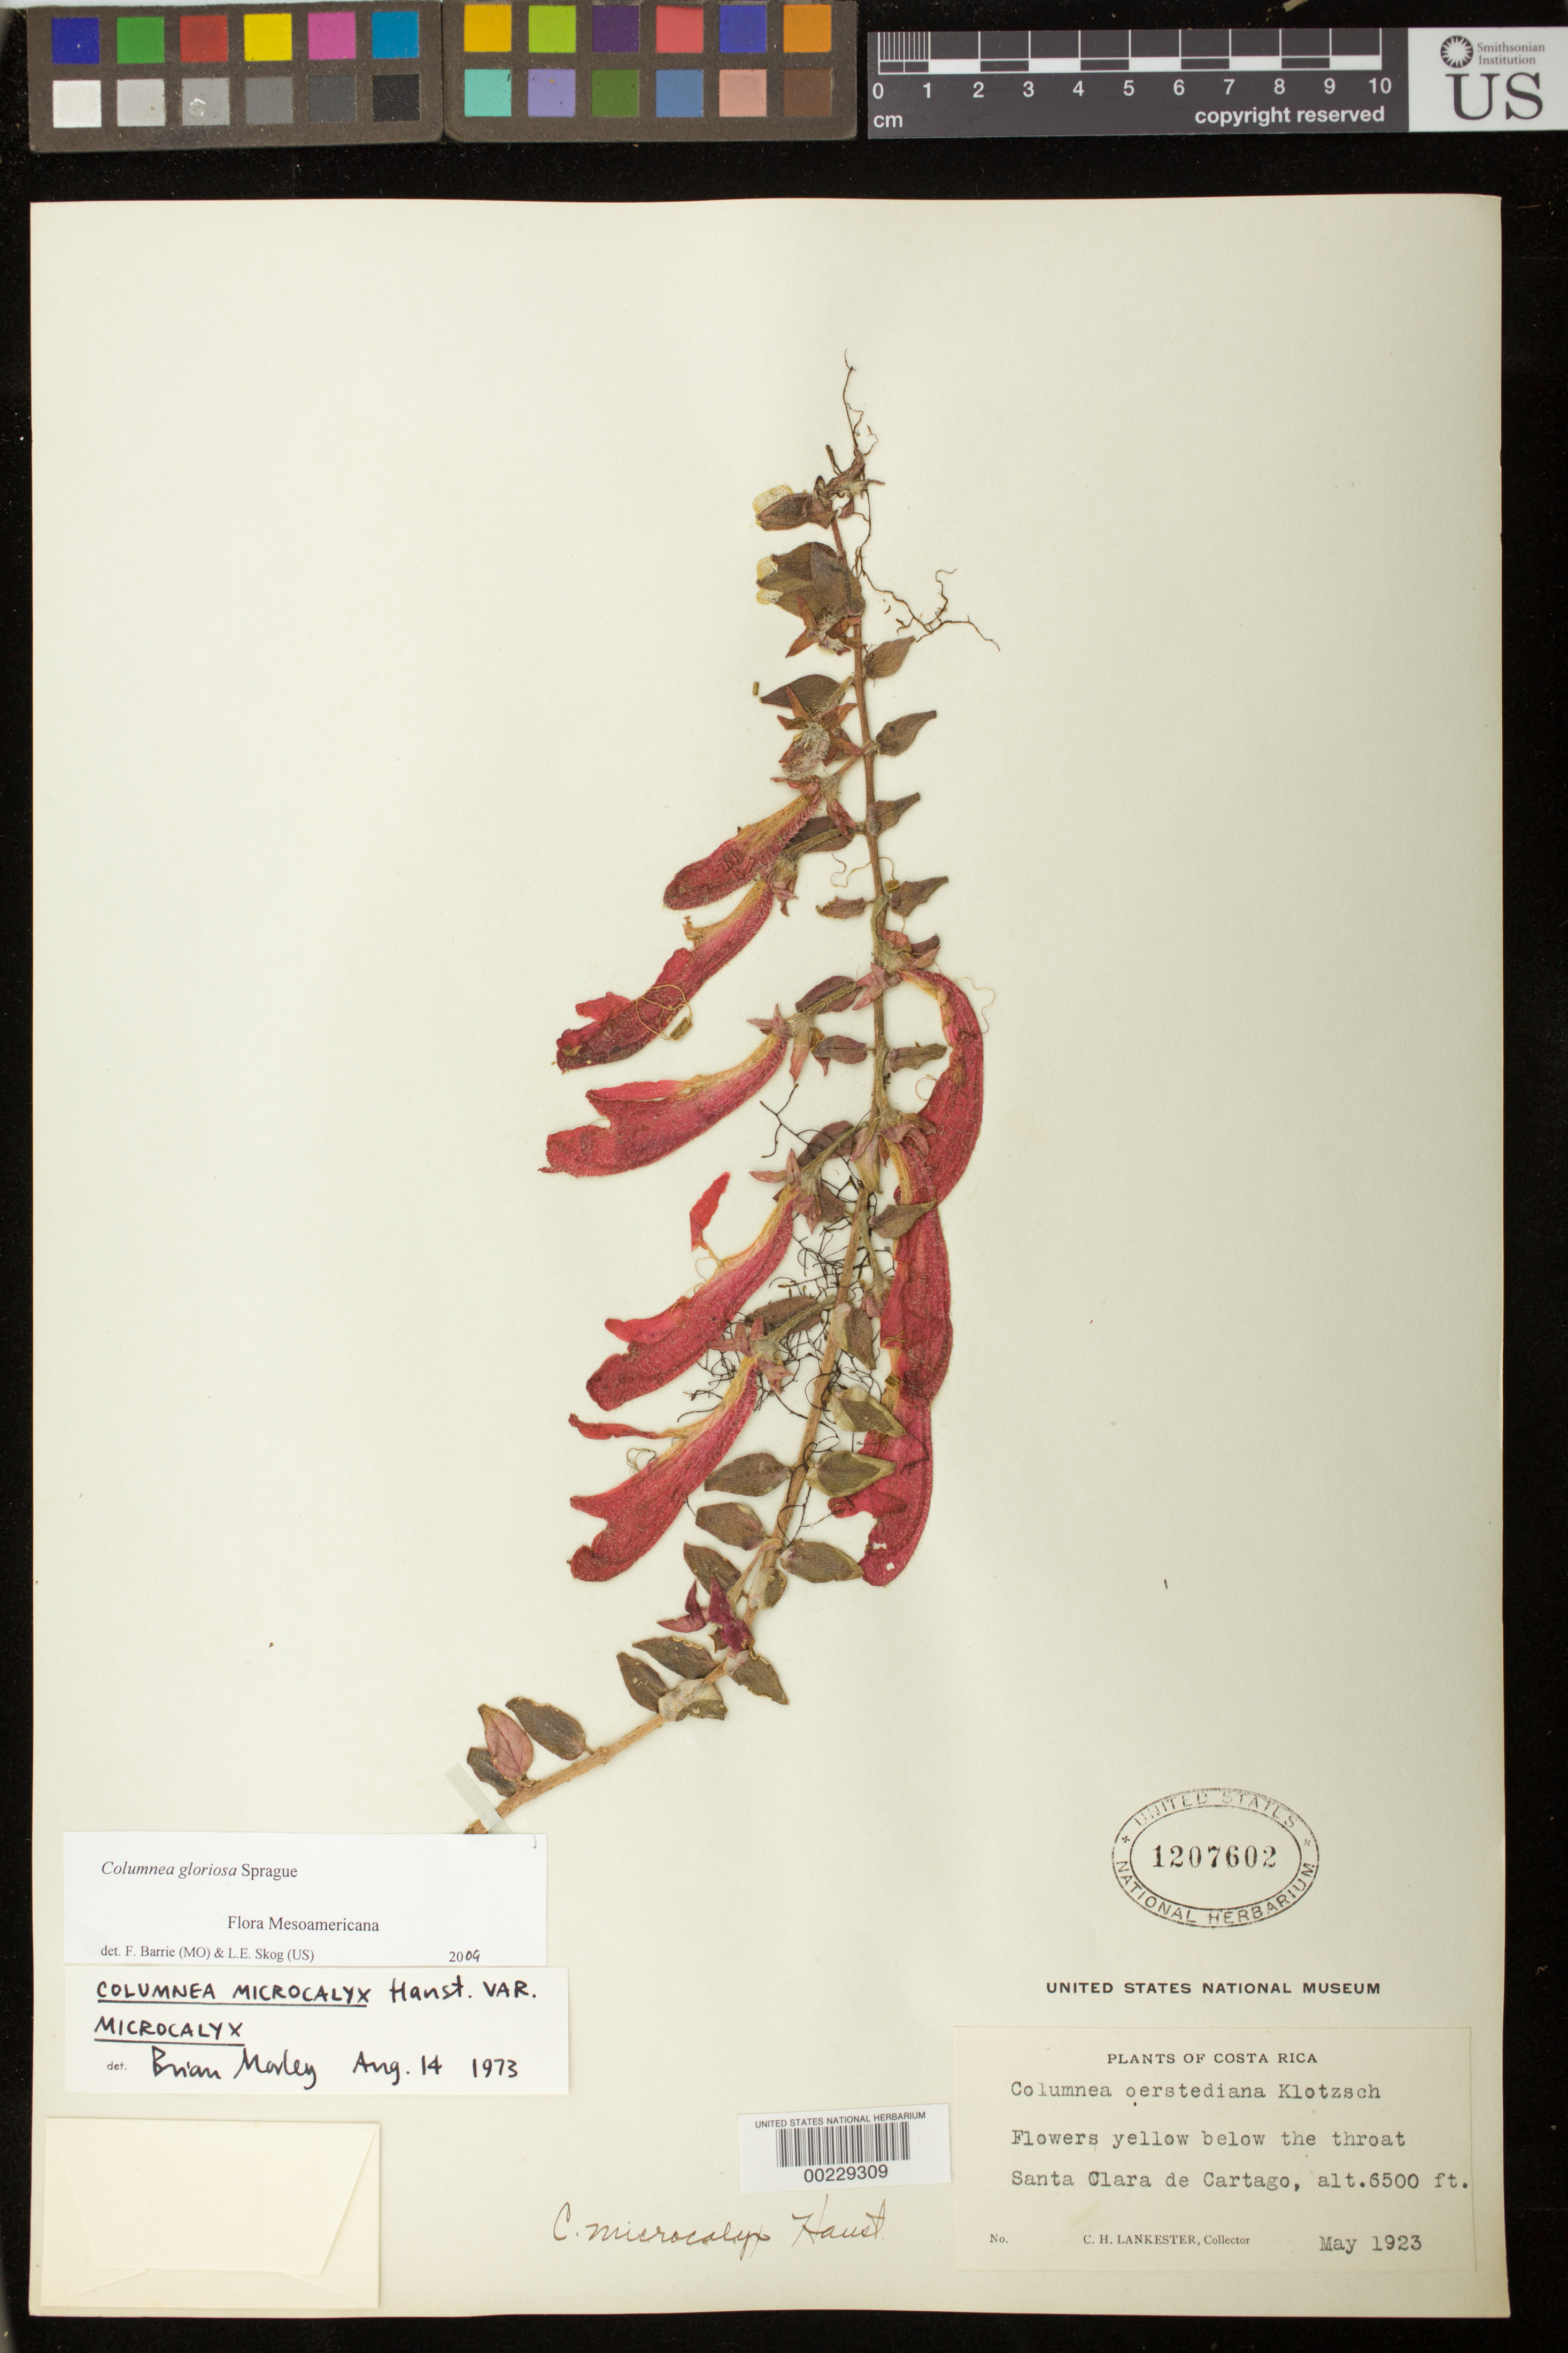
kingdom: Plantae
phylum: Tracheophyta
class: Magnoliopsida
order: Lamiales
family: Gesneriaceae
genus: Columnea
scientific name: Columnea gloriosa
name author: Sprague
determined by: Barrie, F. R.; Skog, Laurence E.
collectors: C. H. Lankester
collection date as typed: May 1923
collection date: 1923-05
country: Costa Rica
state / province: Cartago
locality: Santa Clara de Cartago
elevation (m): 1981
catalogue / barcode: US 1207602